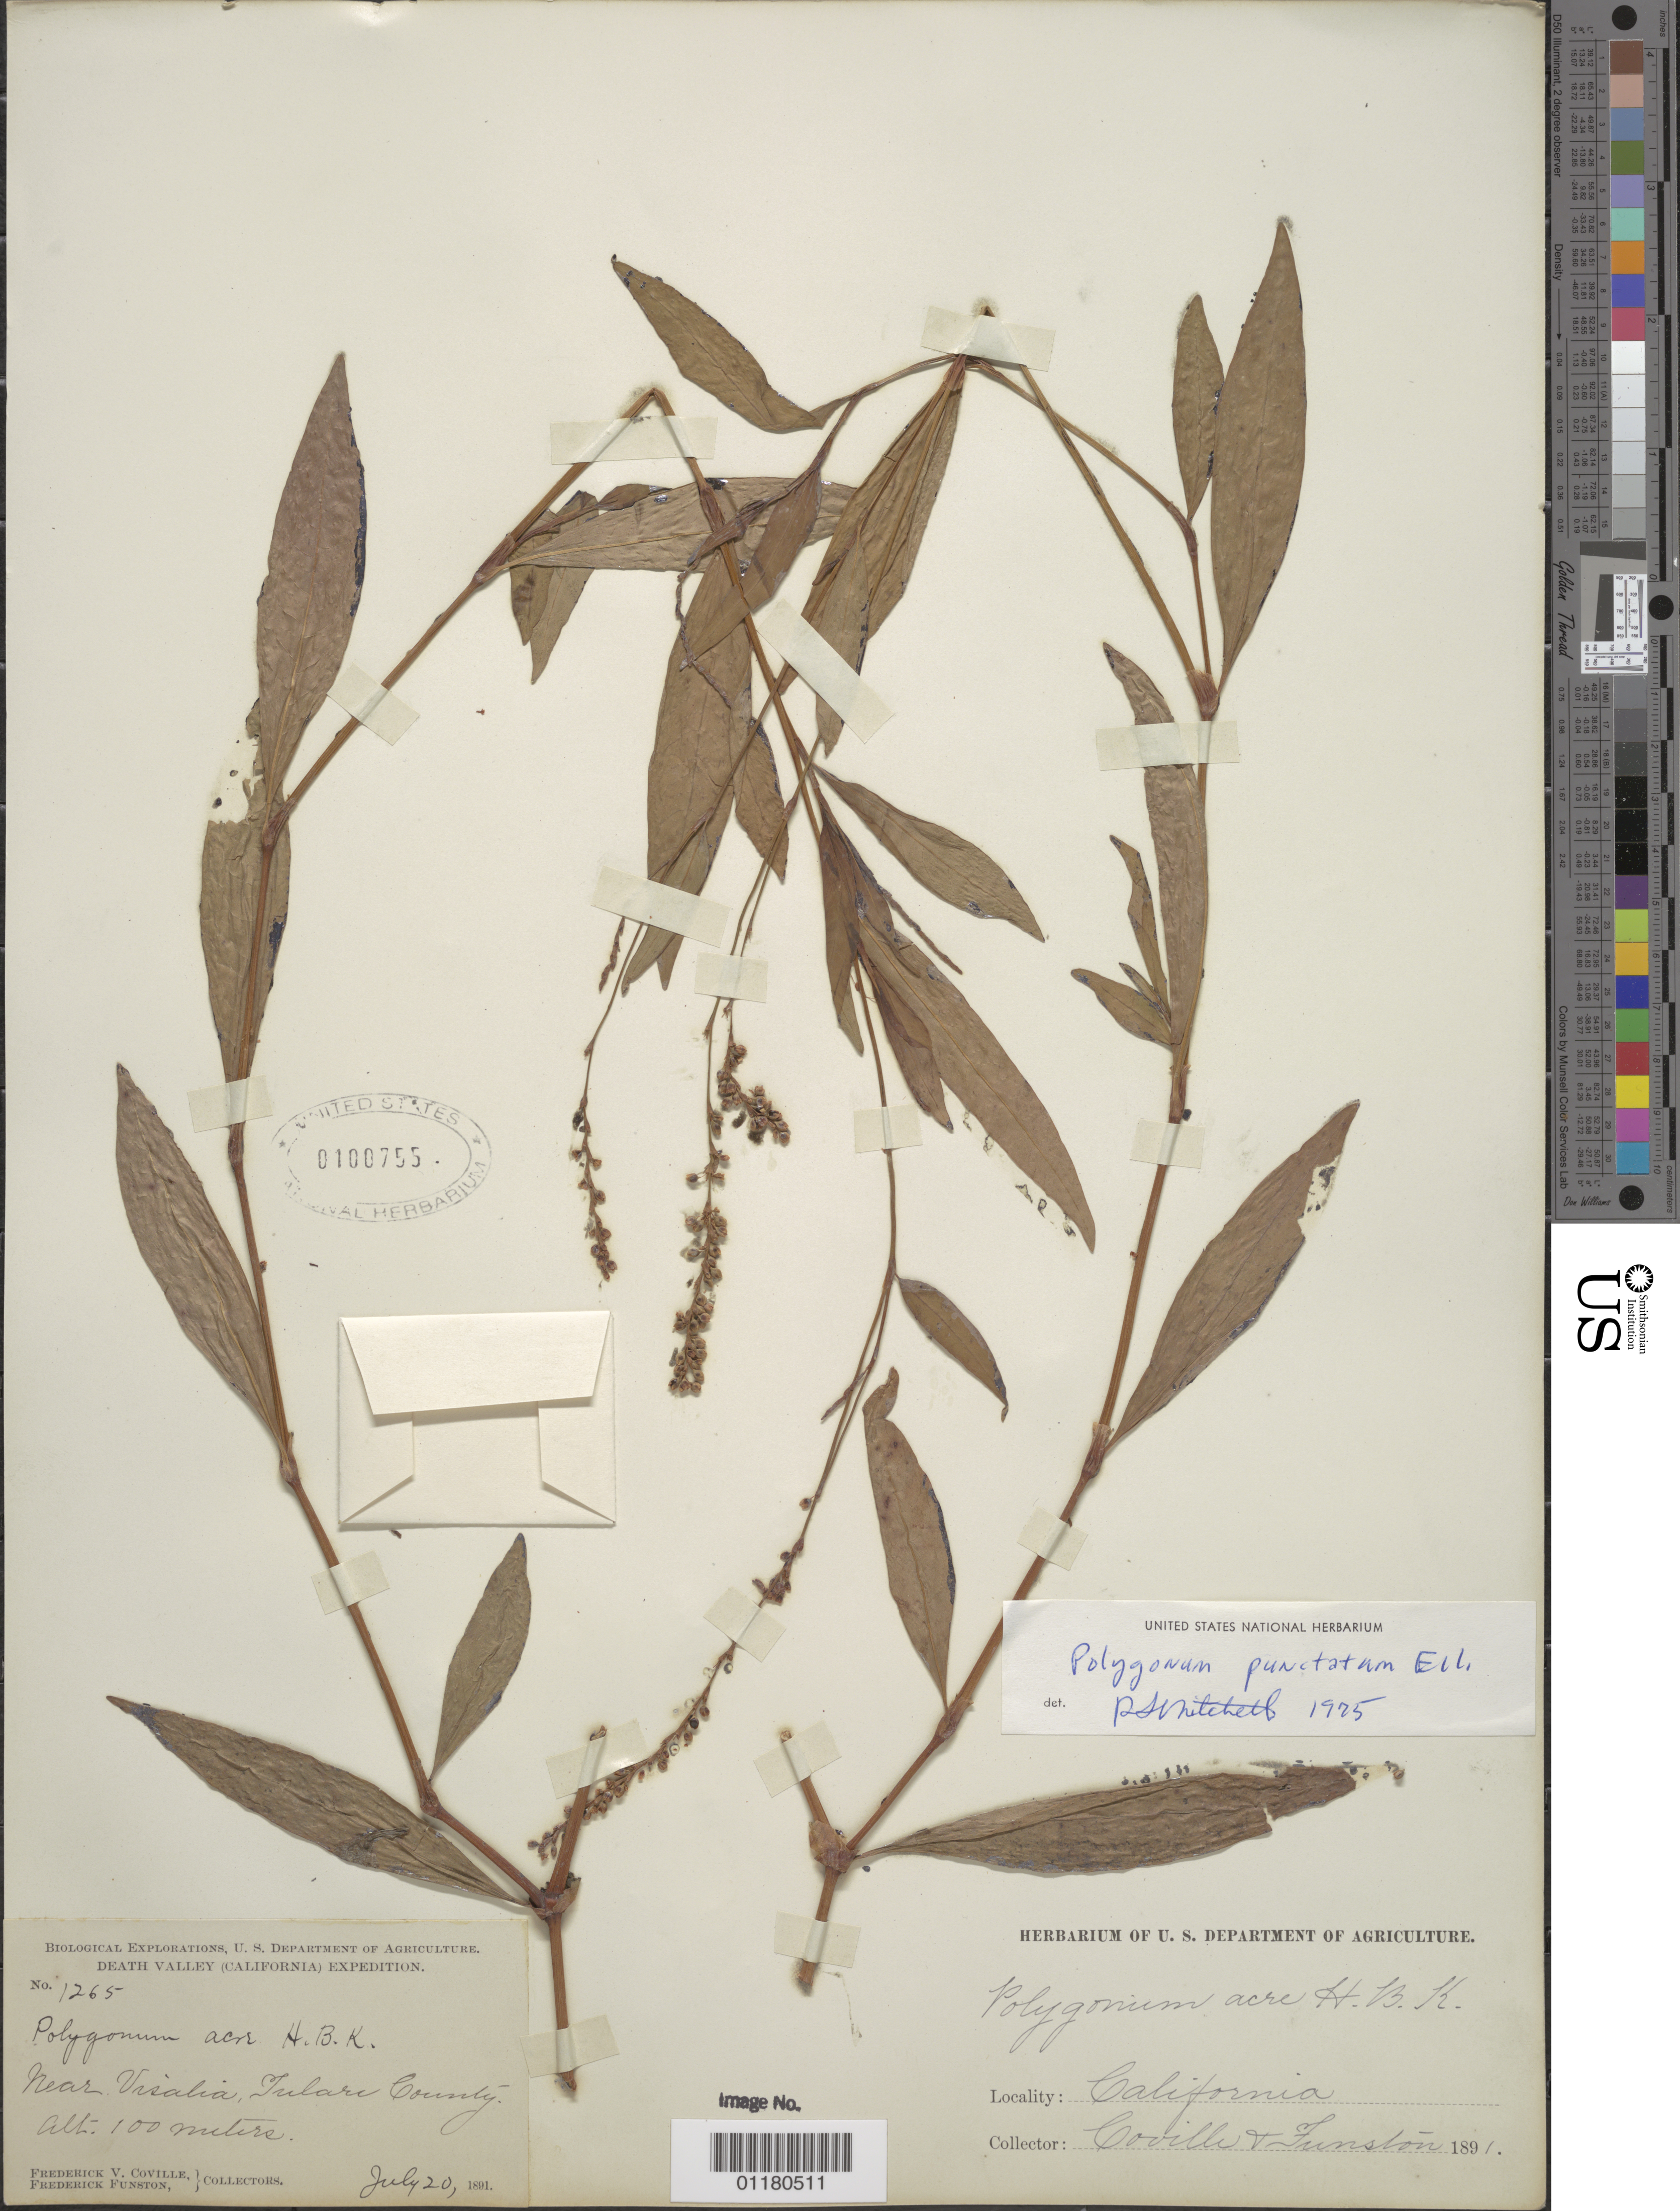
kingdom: Plantae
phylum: Tracheophyta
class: Magnoliopsida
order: Caryophyllales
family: Polygonaceae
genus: Persicaria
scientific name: Persicaria punctata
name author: (Elliott) Small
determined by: Atha, D. E.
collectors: F. V. Coville & F. Funston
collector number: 1265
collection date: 1891-07-20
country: United States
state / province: California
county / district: Tulare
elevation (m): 100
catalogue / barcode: US 100755